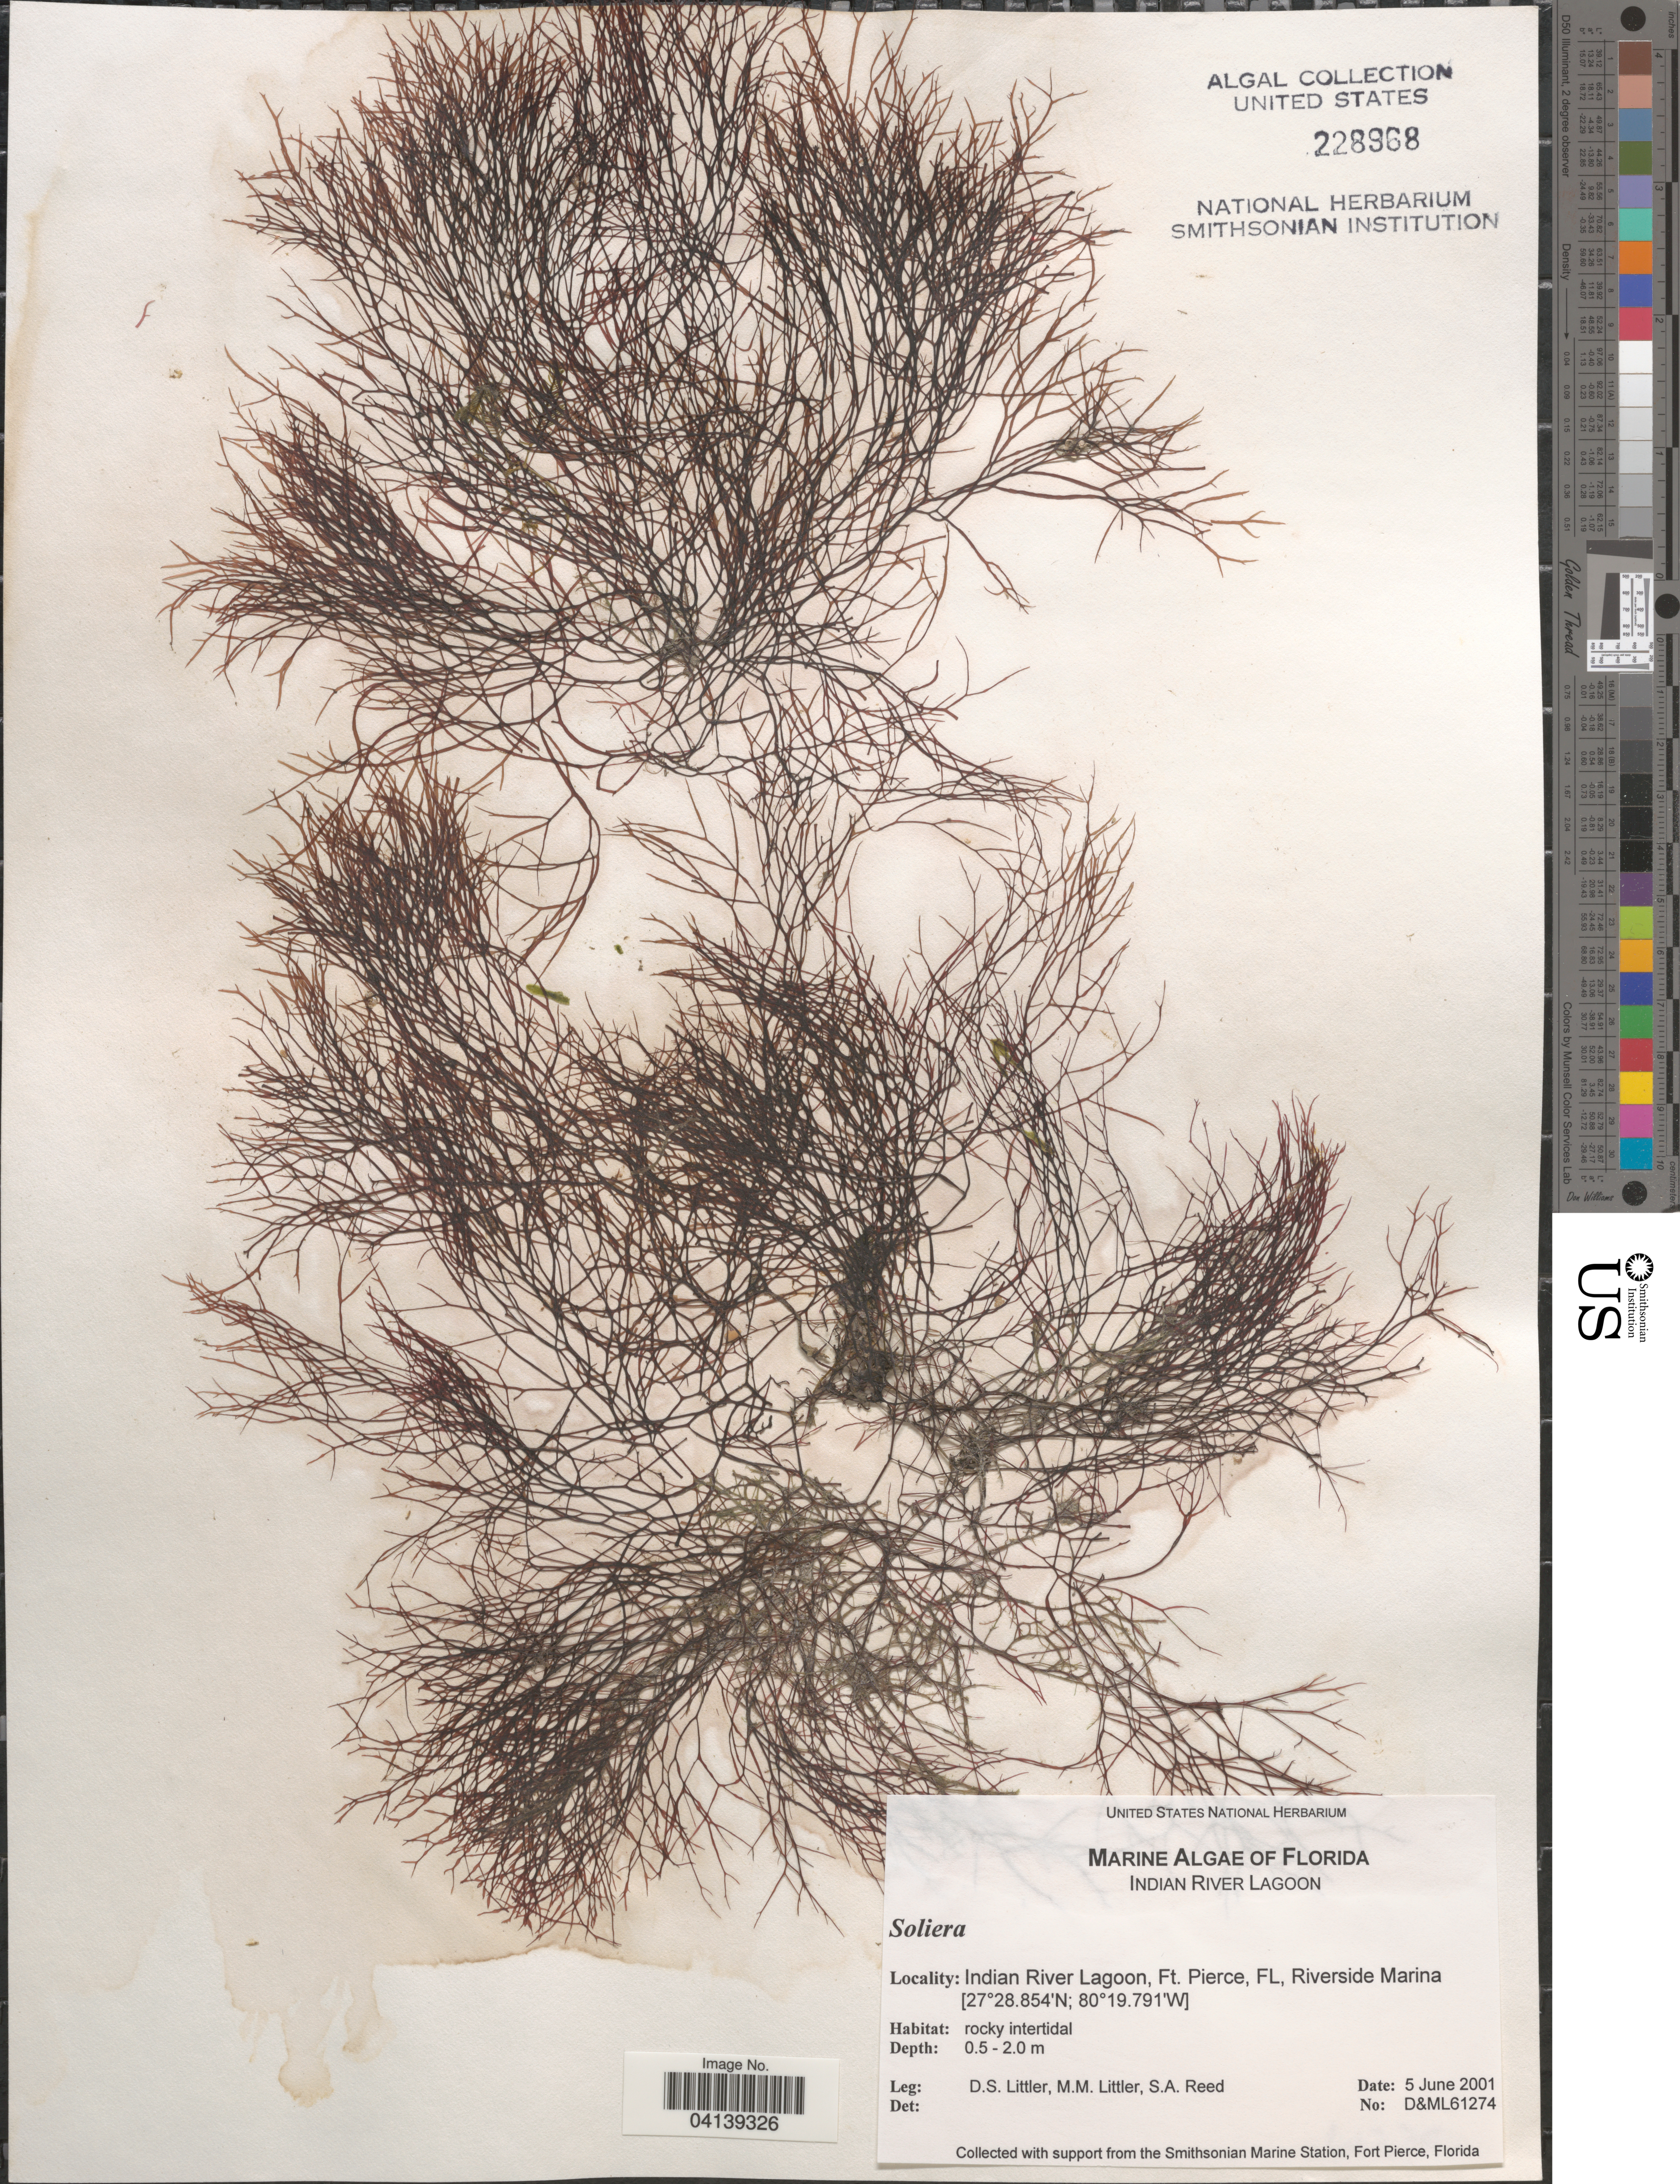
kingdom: Plantae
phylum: Rhodophyta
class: Florideophyceae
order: Gigartinales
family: Solieriaceae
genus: Solieria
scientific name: Solieria sp.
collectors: D. S. Littler & S. Reed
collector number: D&ML61274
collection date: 2001-06-05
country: United States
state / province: Florida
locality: Indian River Lagoon, Ft. Pierce, Riverside Marina.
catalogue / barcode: US 228968